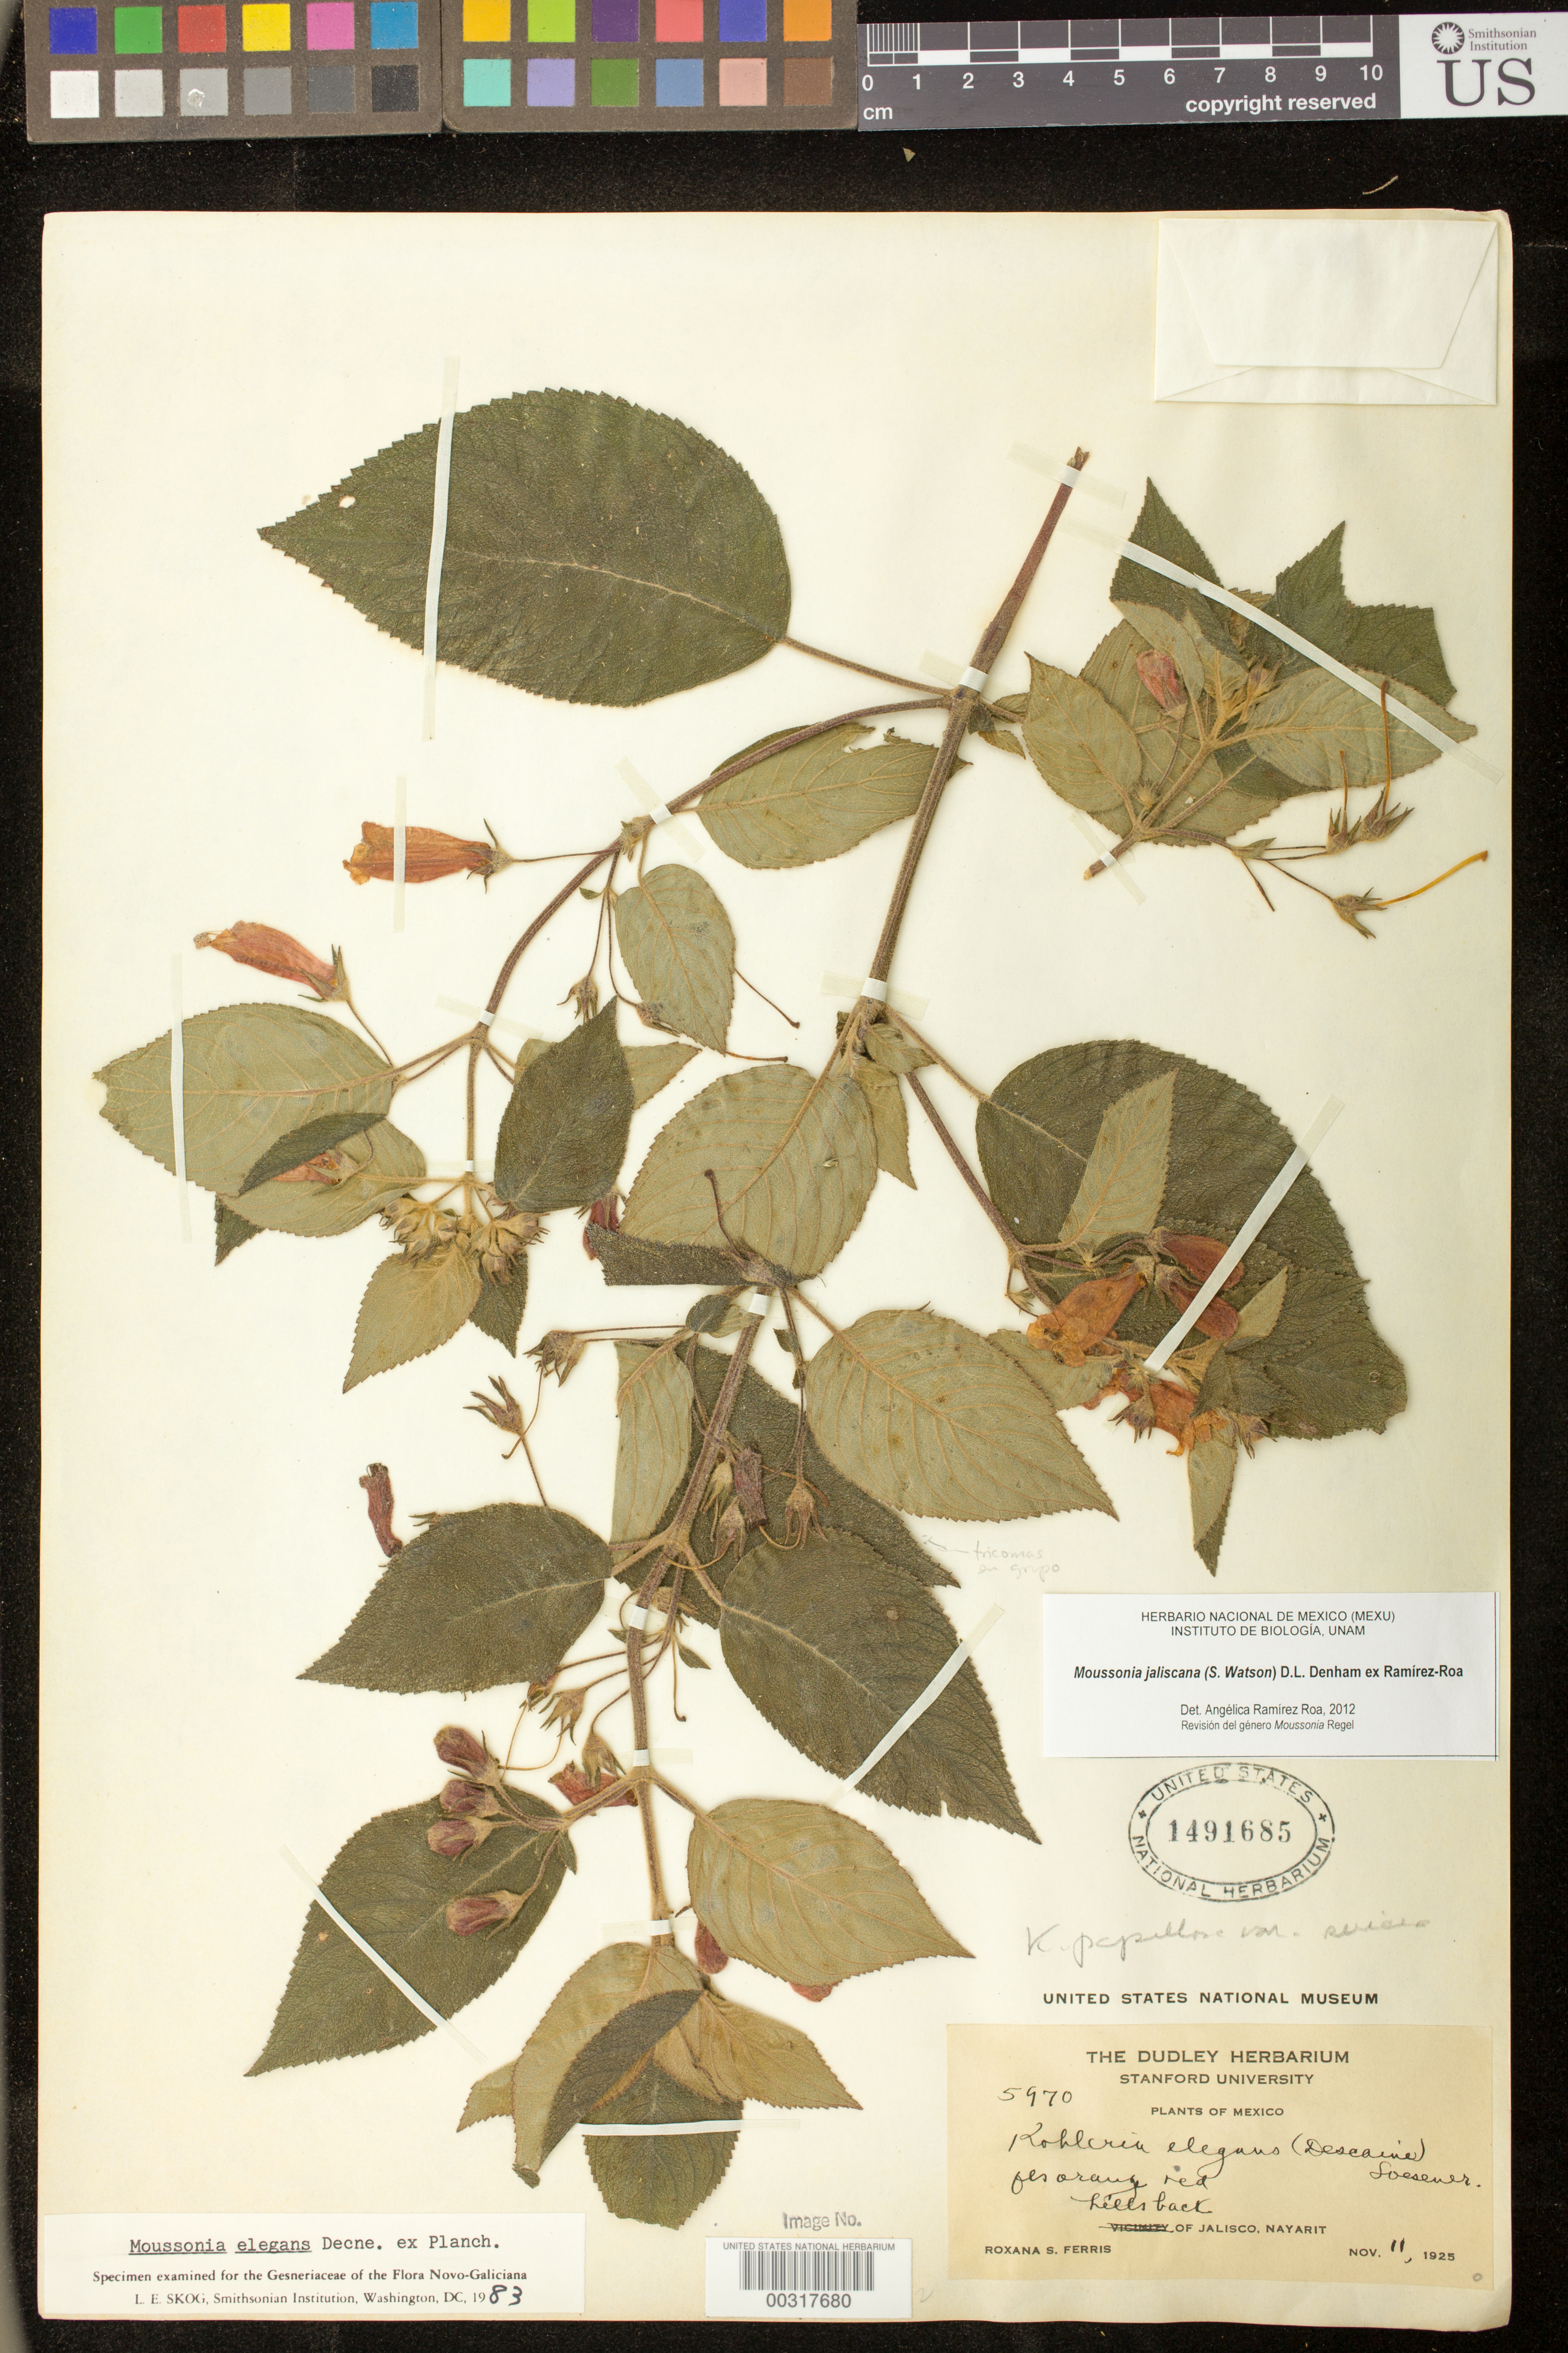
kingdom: Plantae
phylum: Tracheophyta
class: Magnoliopsida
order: Lamiales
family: Gesneriaceae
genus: Moussonia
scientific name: Moussonia jaliscana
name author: (S. Watson) D.L. Denham ex Ram.-Roa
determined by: Ramírez-Roa, A.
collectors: R. S. Ferris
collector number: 5970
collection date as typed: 11 Nov 1925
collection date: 1925-11-11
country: Mexico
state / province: Jalisco / Nayarit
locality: Hills back of Jalisco, Nayarit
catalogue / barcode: US 1491685